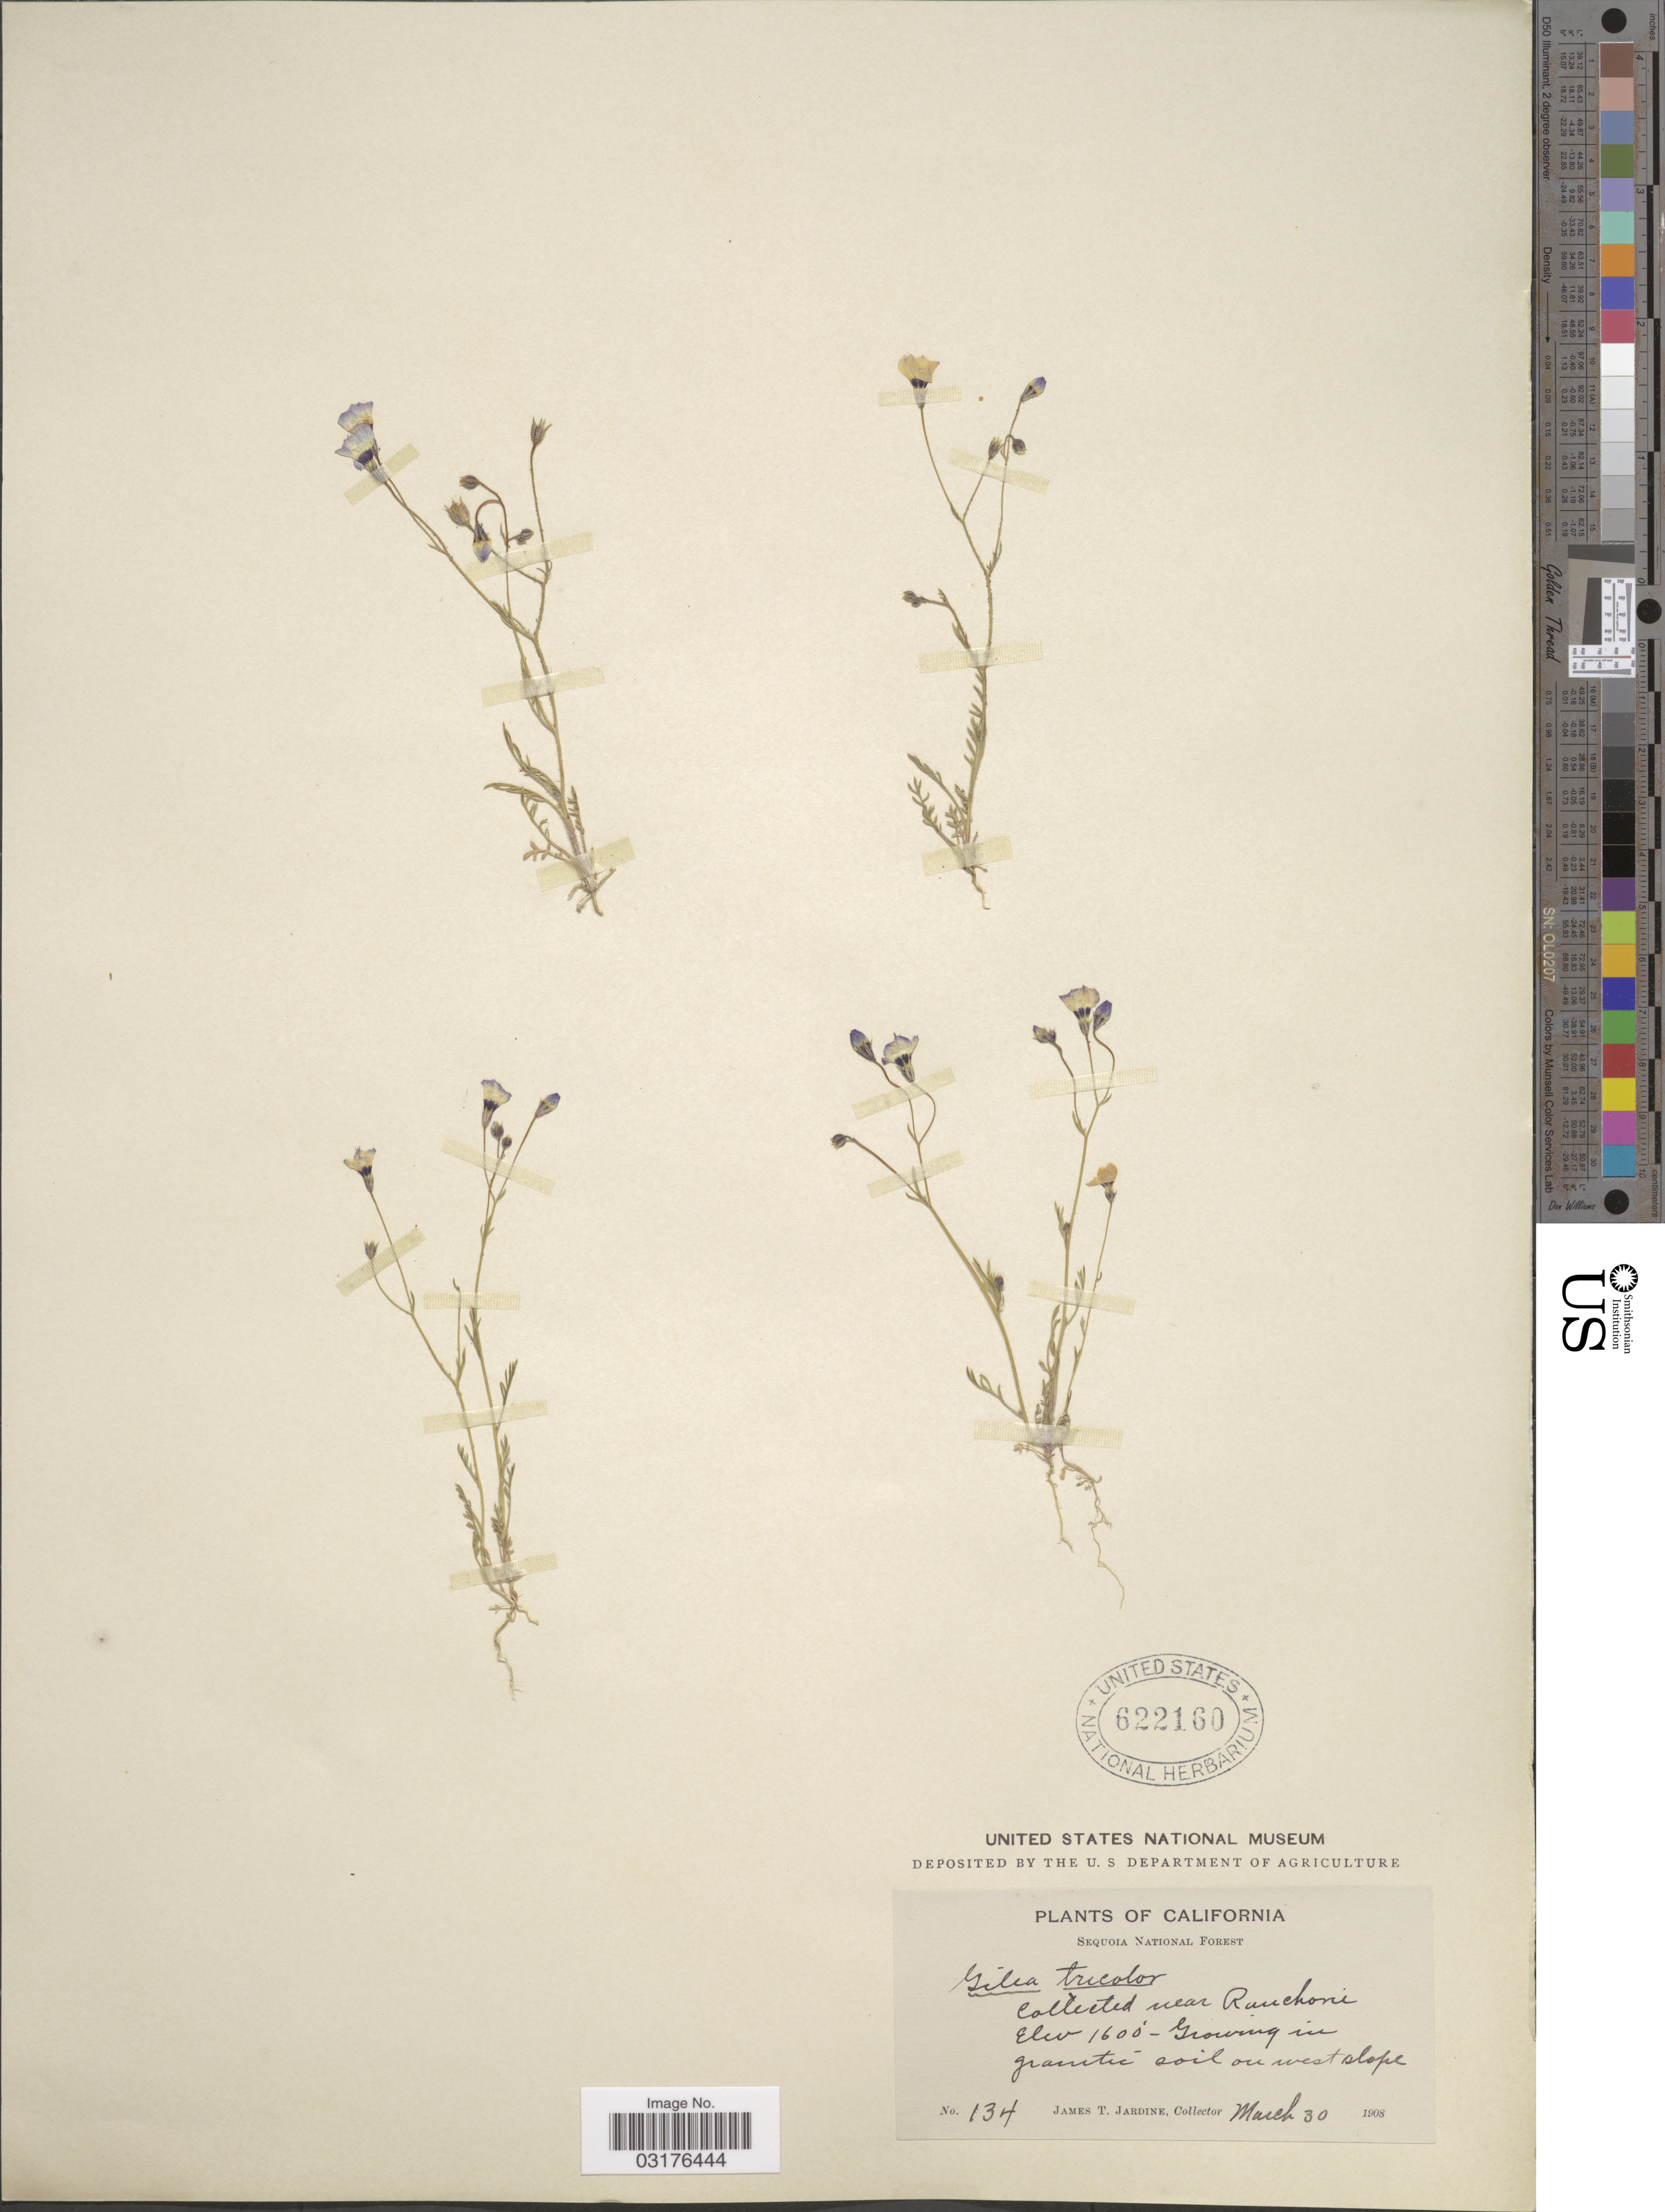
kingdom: Plantae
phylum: Tracheophyta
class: Magnoliopsida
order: Ericales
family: Polemoniaceae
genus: Gilia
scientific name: Gilia tricolor subsp. diffusa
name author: (Congdon) H. Mason & A.D. Grant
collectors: J. T. Jardine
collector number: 134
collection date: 1908-03-30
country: United States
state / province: California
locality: Sequoia National Forest, near Rancheria.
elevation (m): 488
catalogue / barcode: US 622160